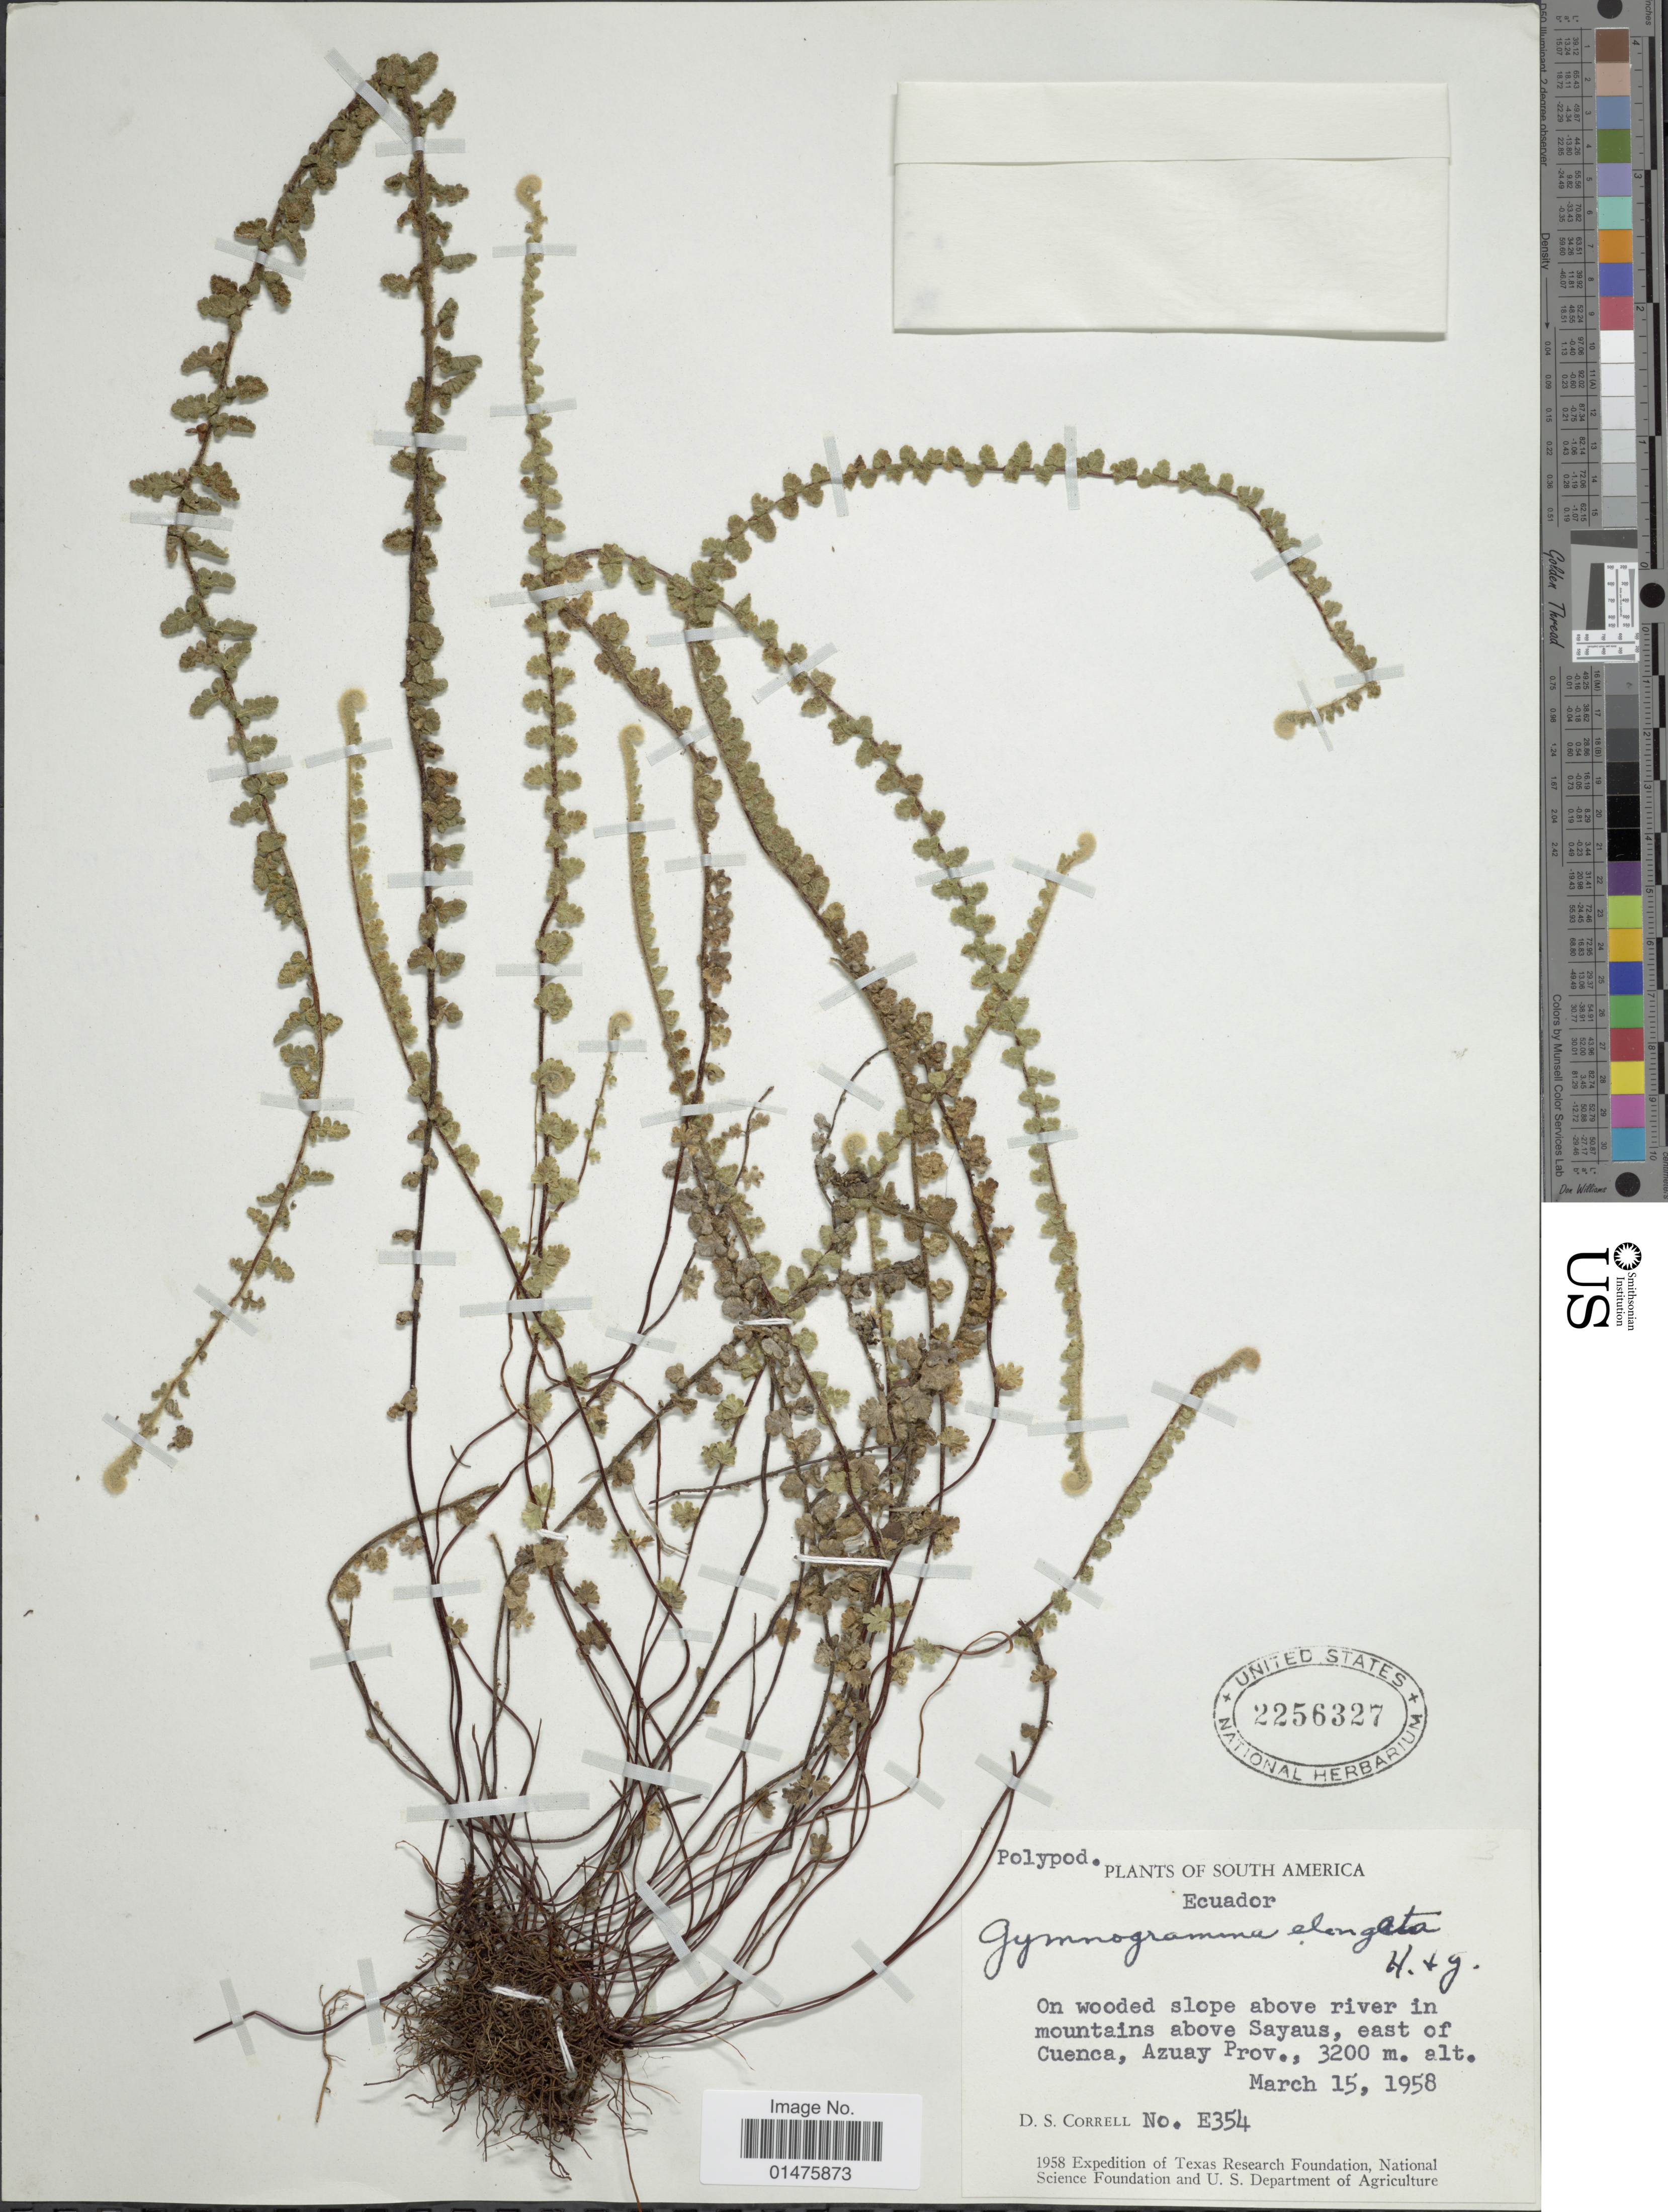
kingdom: Plantae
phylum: Tracheophyta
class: Polypodiopsida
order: Polypodiales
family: Pteridaceae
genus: Jamesonia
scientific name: Jamesonia cheilanthoides x J. jamesonia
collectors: D. S. Correll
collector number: E354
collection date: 1958-03-15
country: Ecuador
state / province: Azuay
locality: On wooded slope above river in mountains above Sayaus, east of Cuenca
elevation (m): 3200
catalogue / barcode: US 2256327